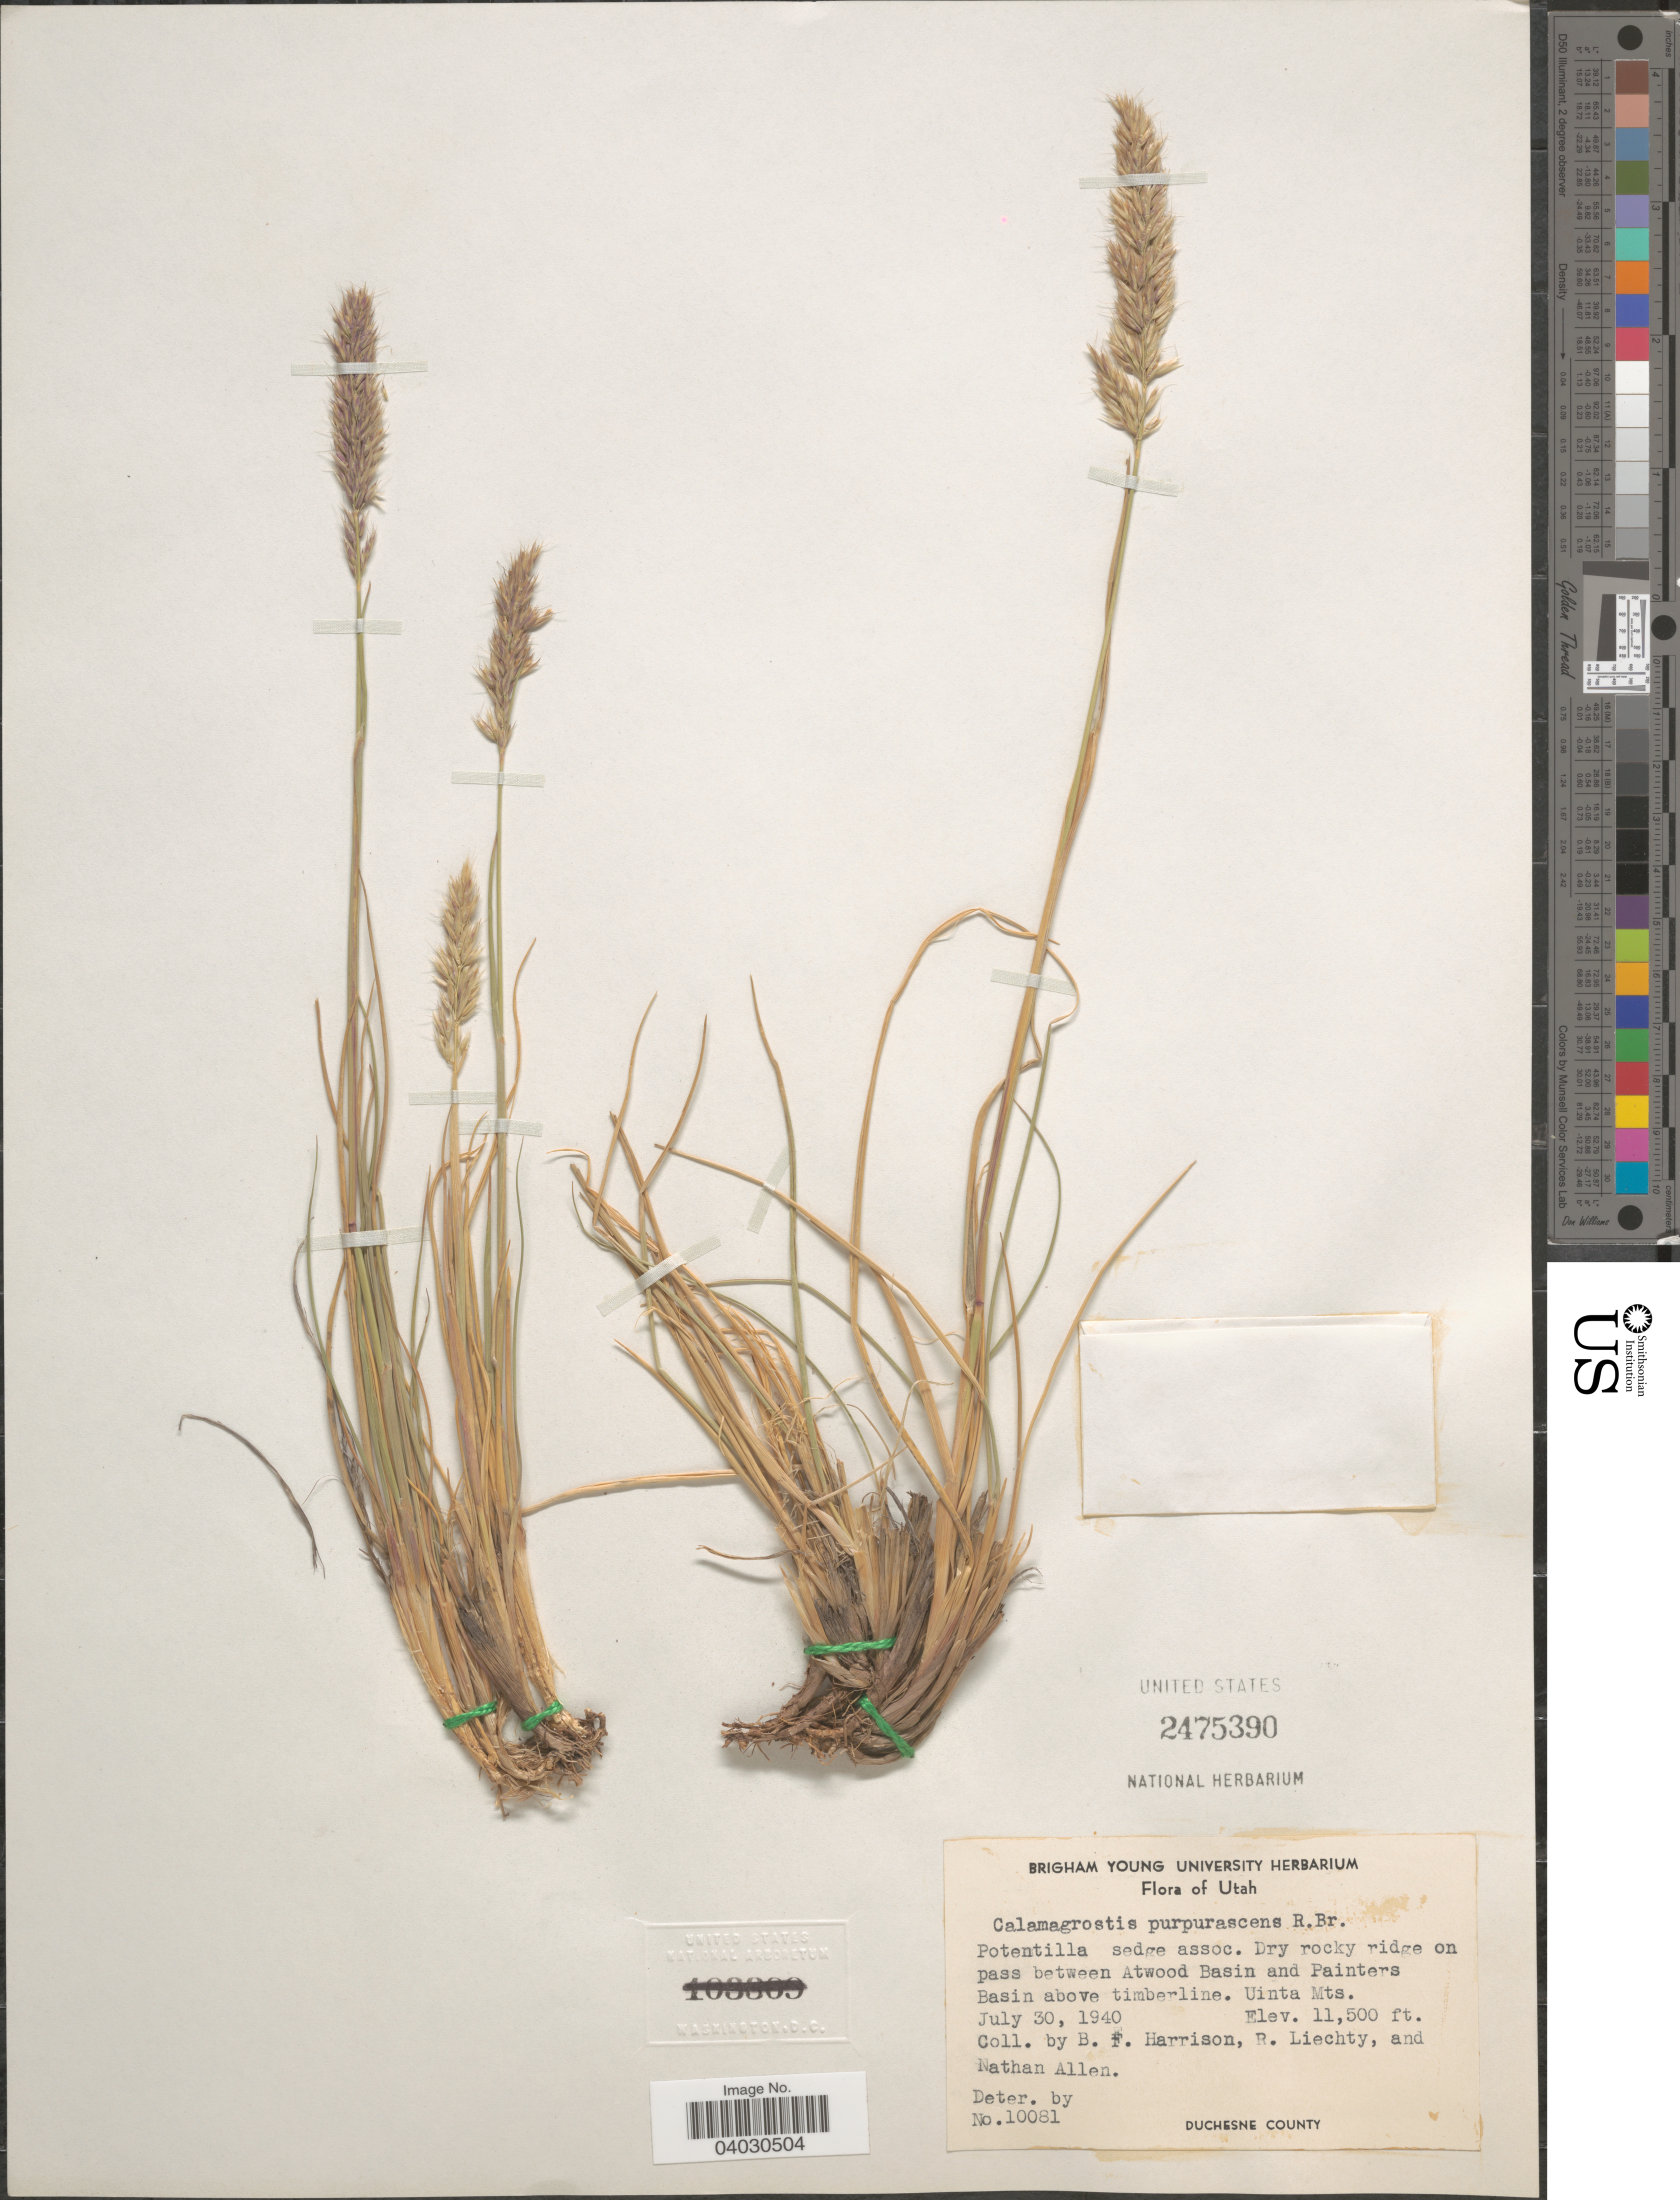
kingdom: Plantae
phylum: Tracheophyta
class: Liliopsida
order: Poales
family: Poaceae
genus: Calamagrostis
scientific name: Calamagrostis purpurascens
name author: R. Br.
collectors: B. F. Harrison, R. Liechty & N. Allen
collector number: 10081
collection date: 1940-07-30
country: United States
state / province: Utah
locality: Dry rocky ridge on pass between Atwood Basin and Painters Basin above timberline. Uinta Mts. Duchesne County.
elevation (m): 3505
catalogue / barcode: US 2475390